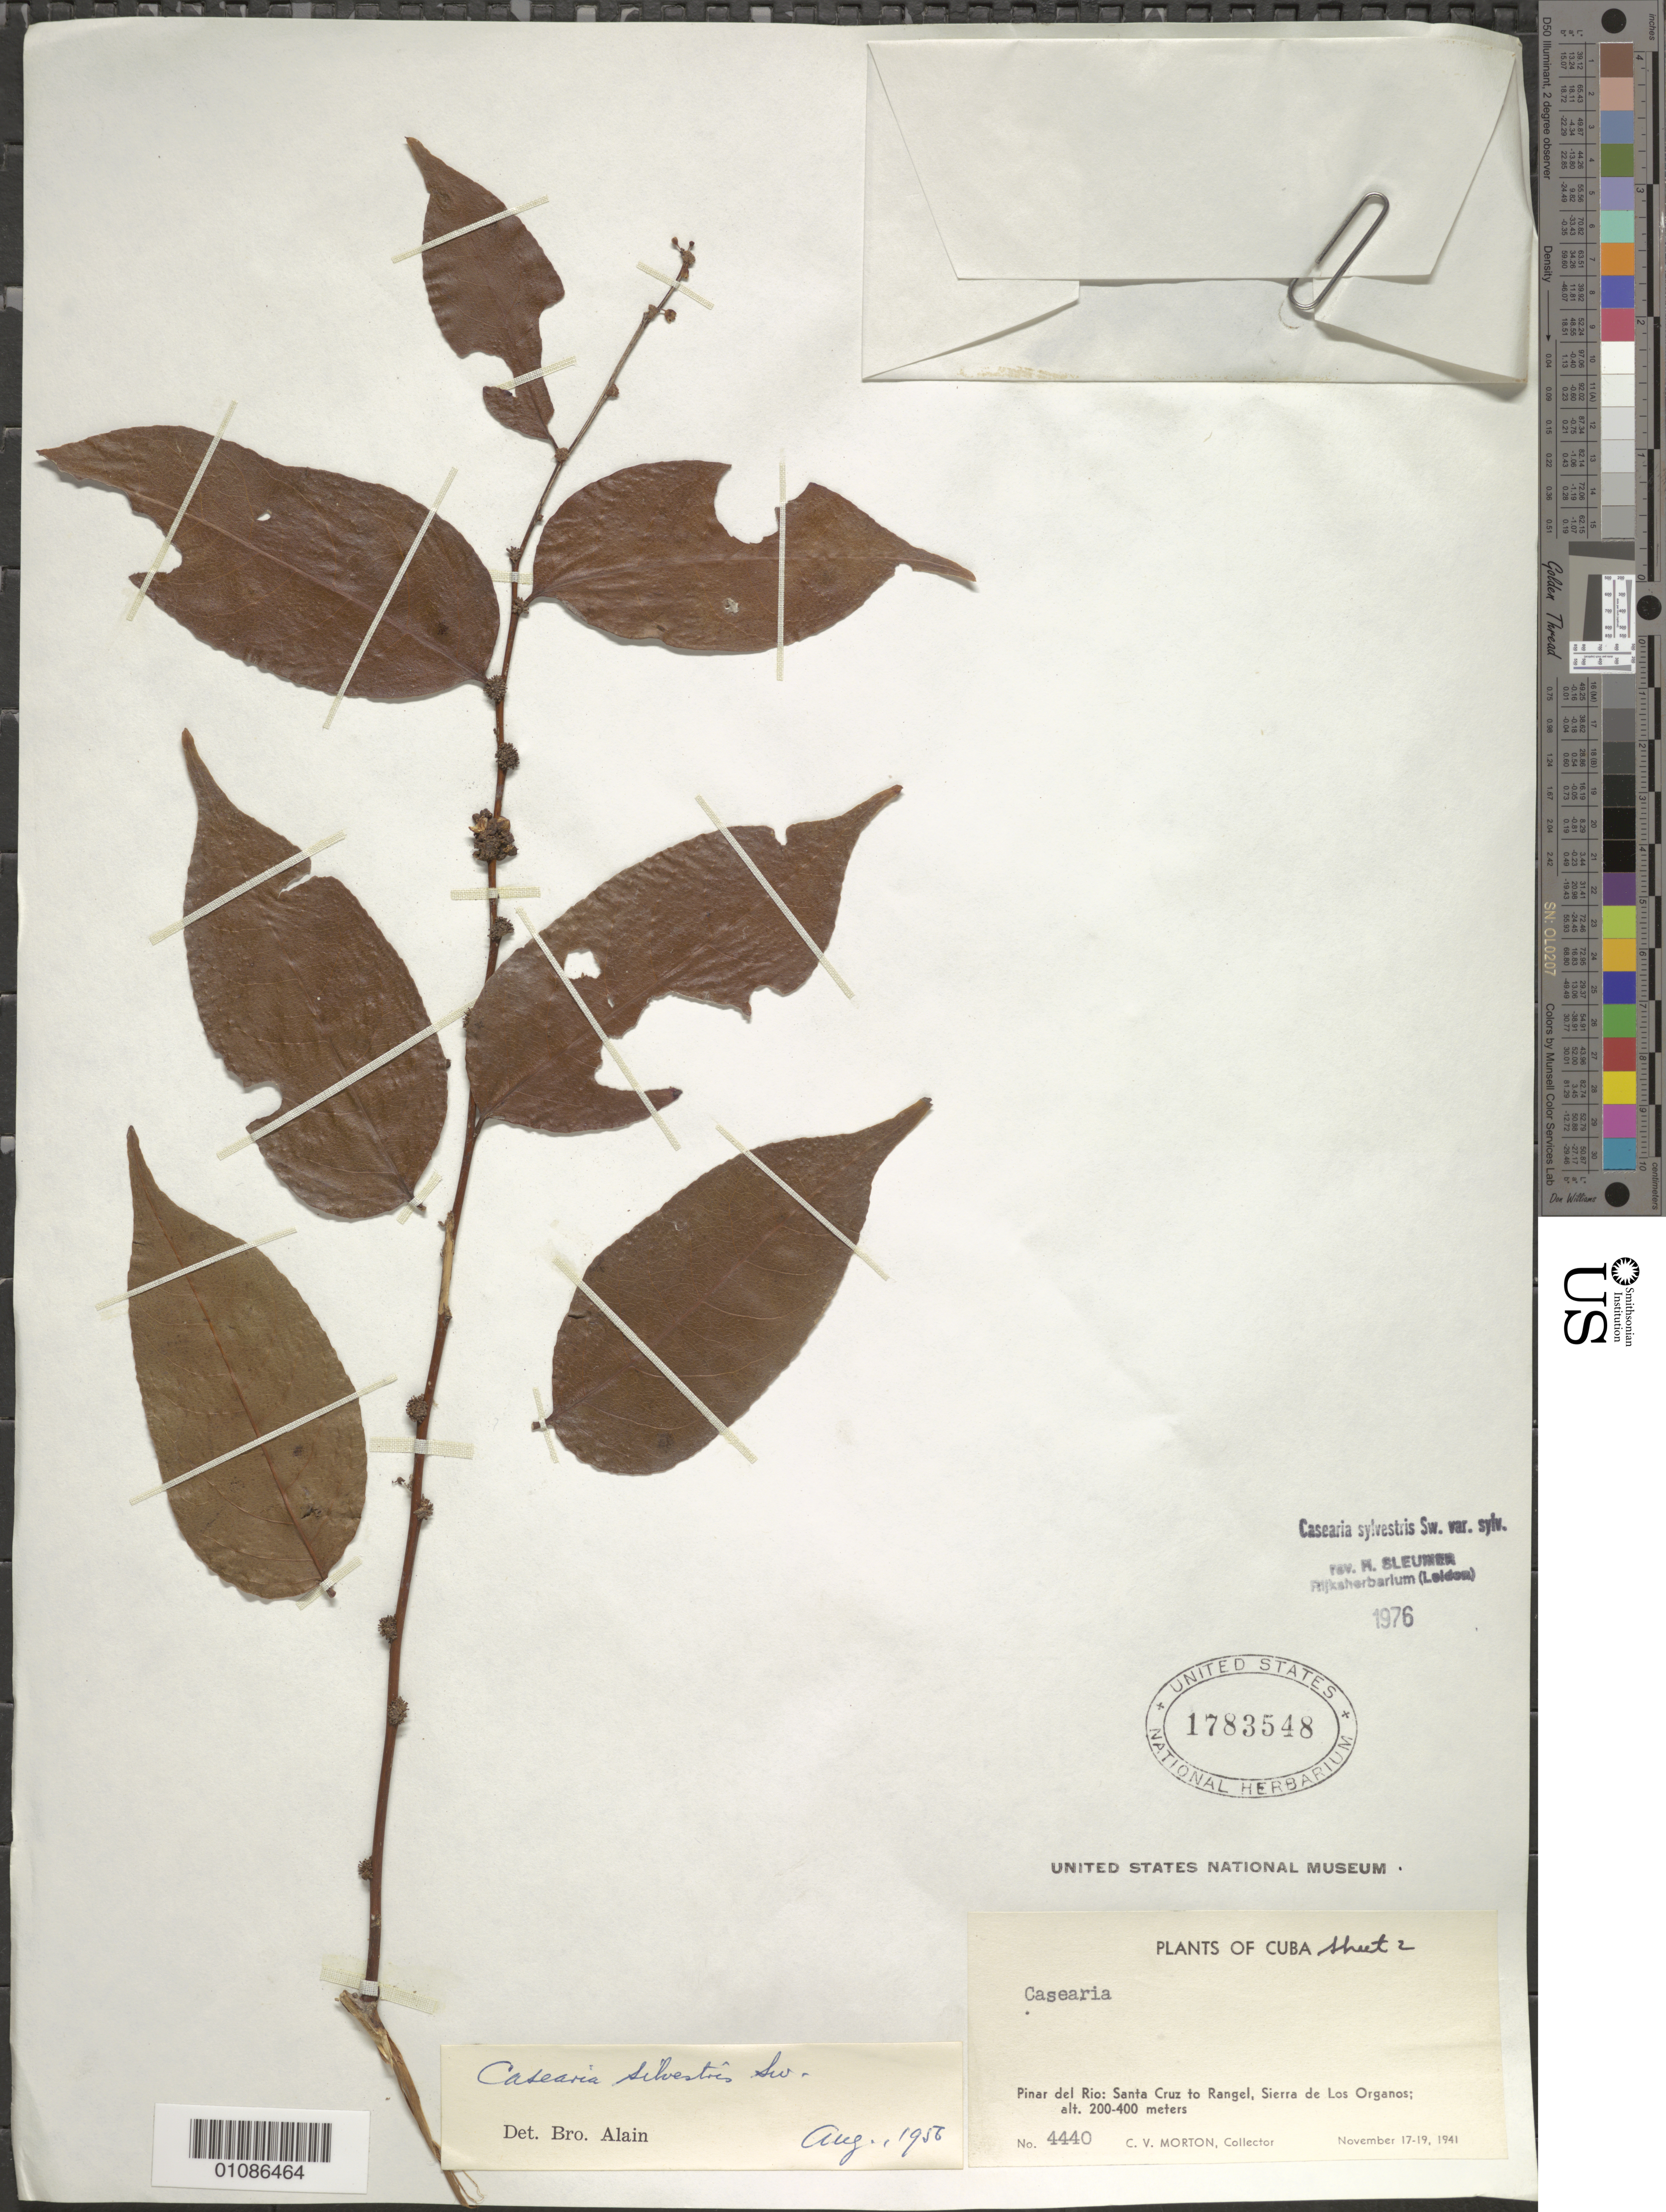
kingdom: Plantae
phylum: Tracheophyta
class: Magnoliopsida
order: Malpighiales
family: Salicaceae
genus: Casearia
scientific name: Casearia sylvestris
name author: Sw.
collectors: C. V. Morton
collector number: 4440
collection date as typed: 17 Nov 1941 to 19 Nov 1941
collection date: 1941-11-17/1941-11-19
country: Cuba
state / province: Pinar del Rio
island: Cuba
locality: Santa Cruz to Rangel, Sierra de Los Organos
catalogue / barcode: US 1783538